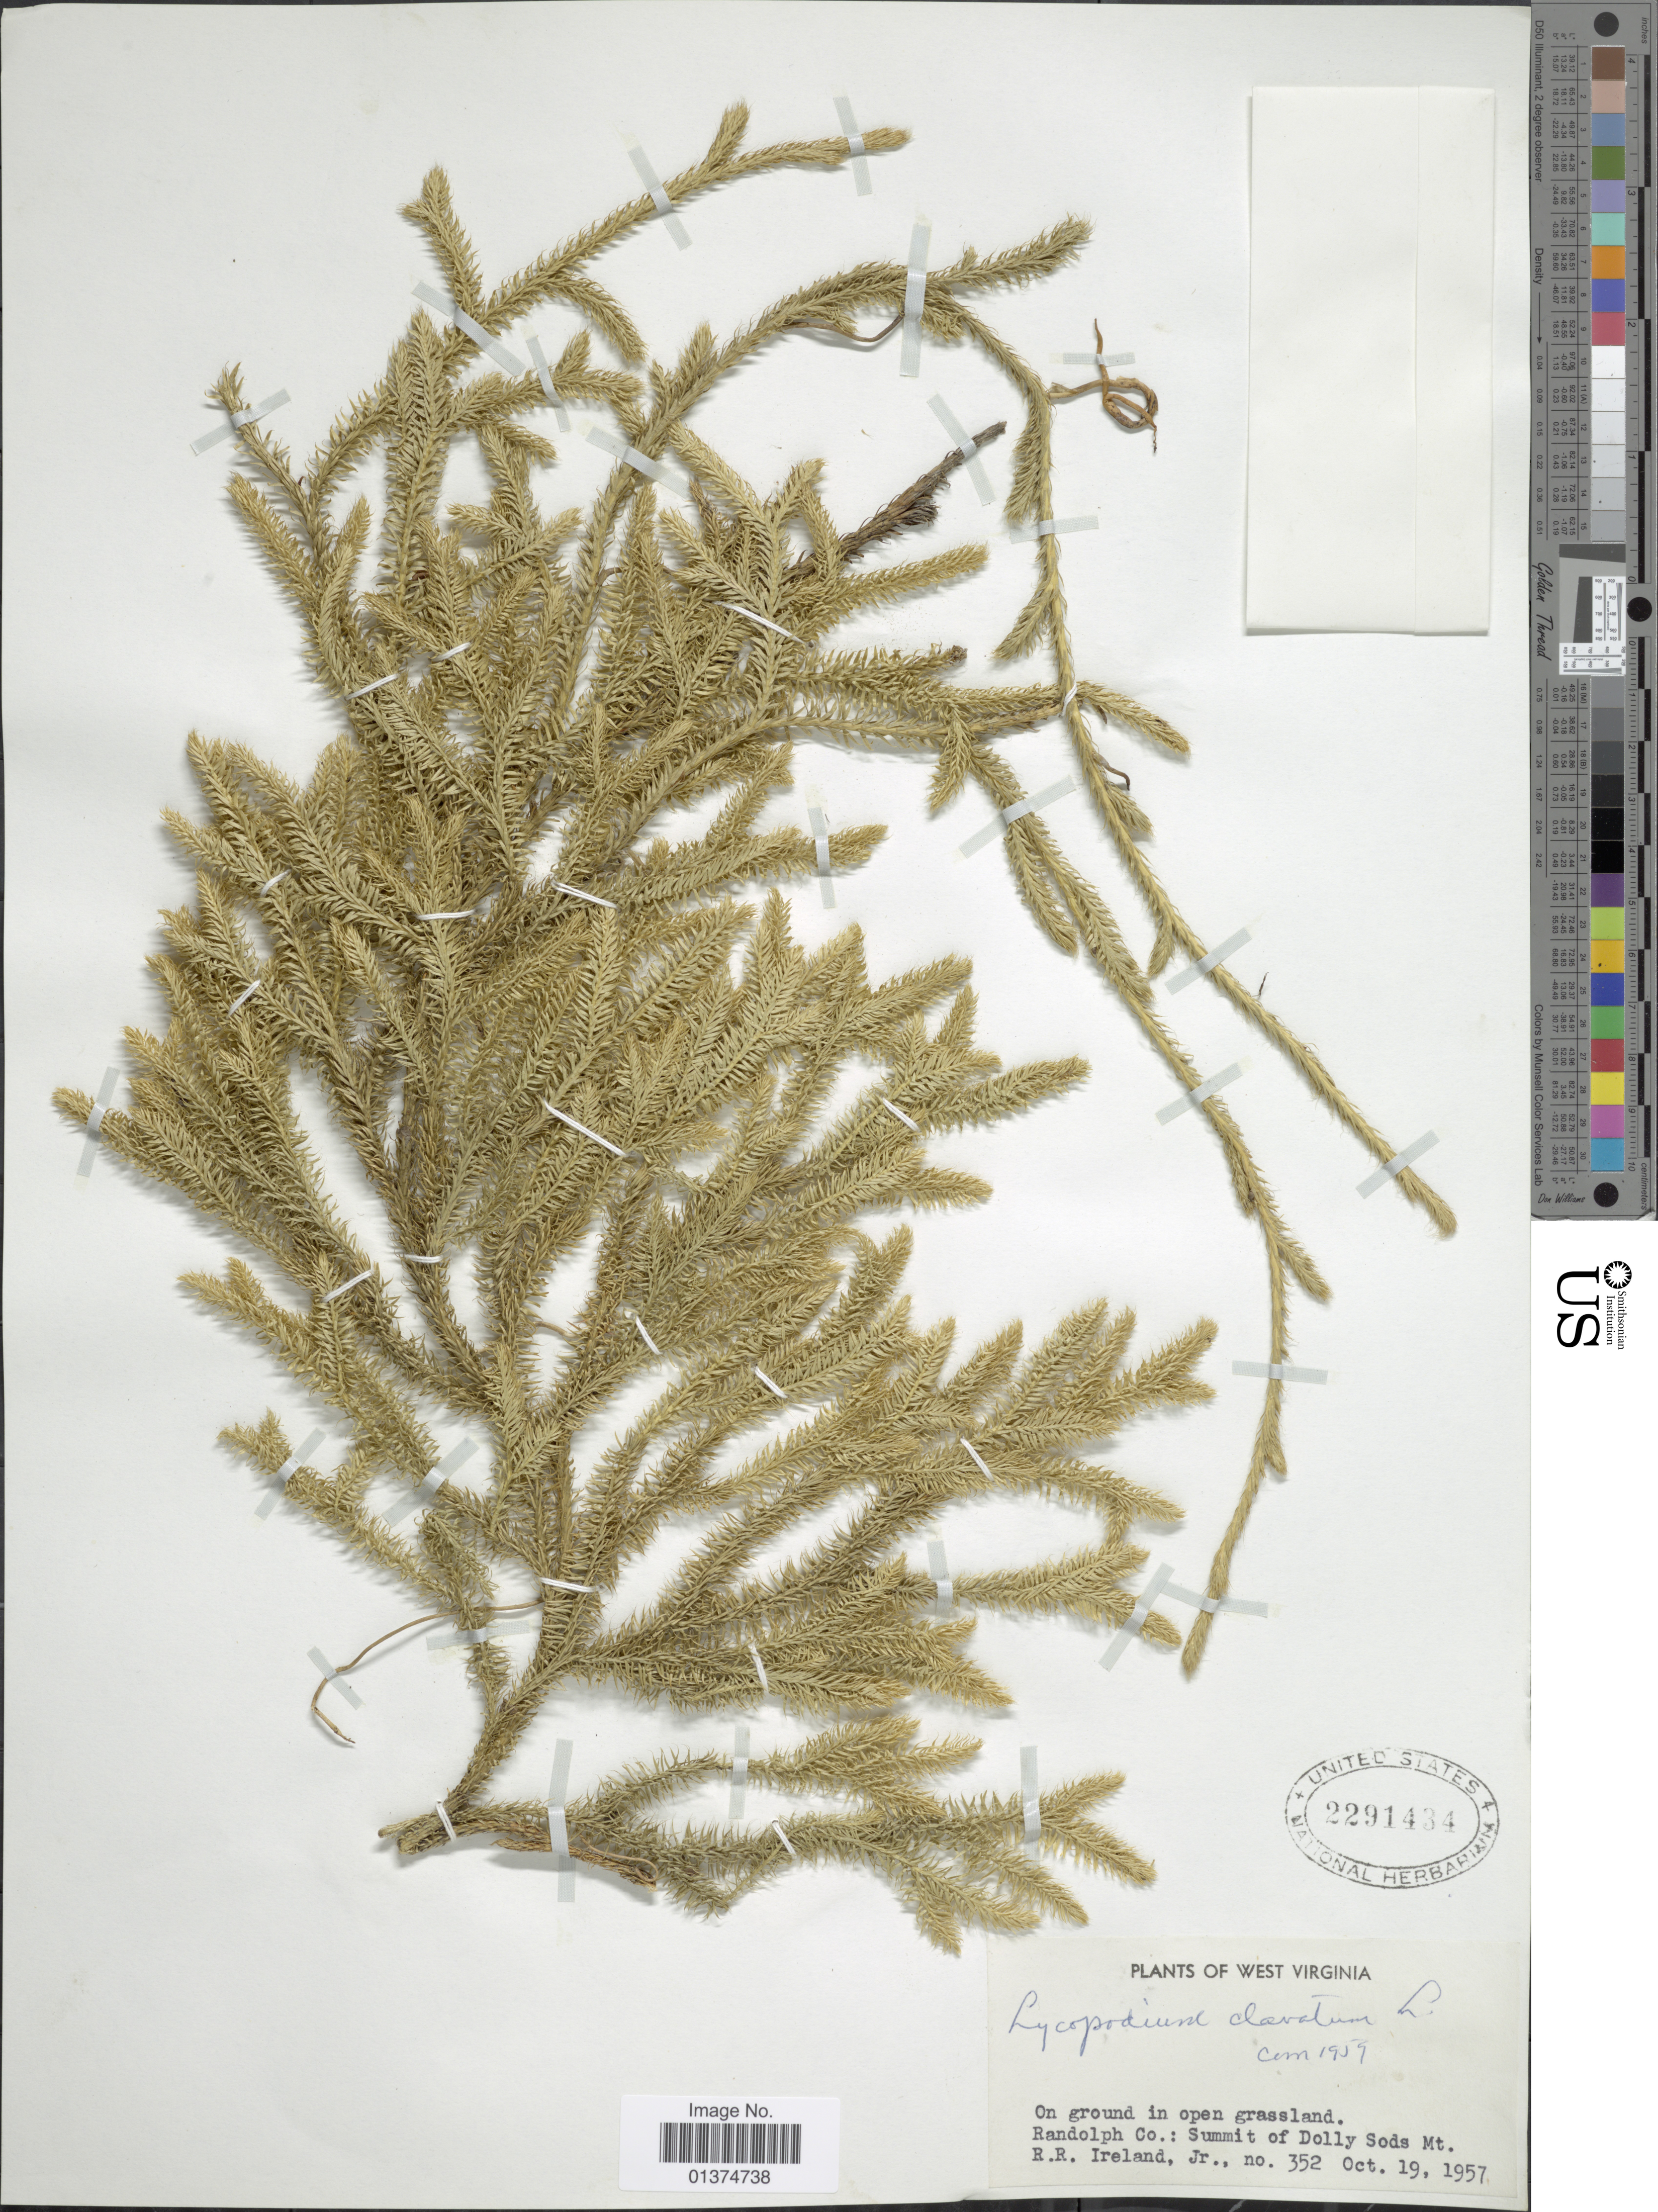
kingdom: Plantae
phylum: Tracheophyta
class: Lycopodiopsida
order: Lycopodiales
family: Lycopodiaceae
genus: Lycopodium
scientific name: Lycopodium clavatum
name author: L.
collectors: R. Ireland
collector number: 352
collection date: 1957-10-19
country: United States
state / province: West Virginia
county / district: Randolph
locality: Randolph Co.: Summit of Dolly Sods Mt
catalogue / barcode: US 2291434